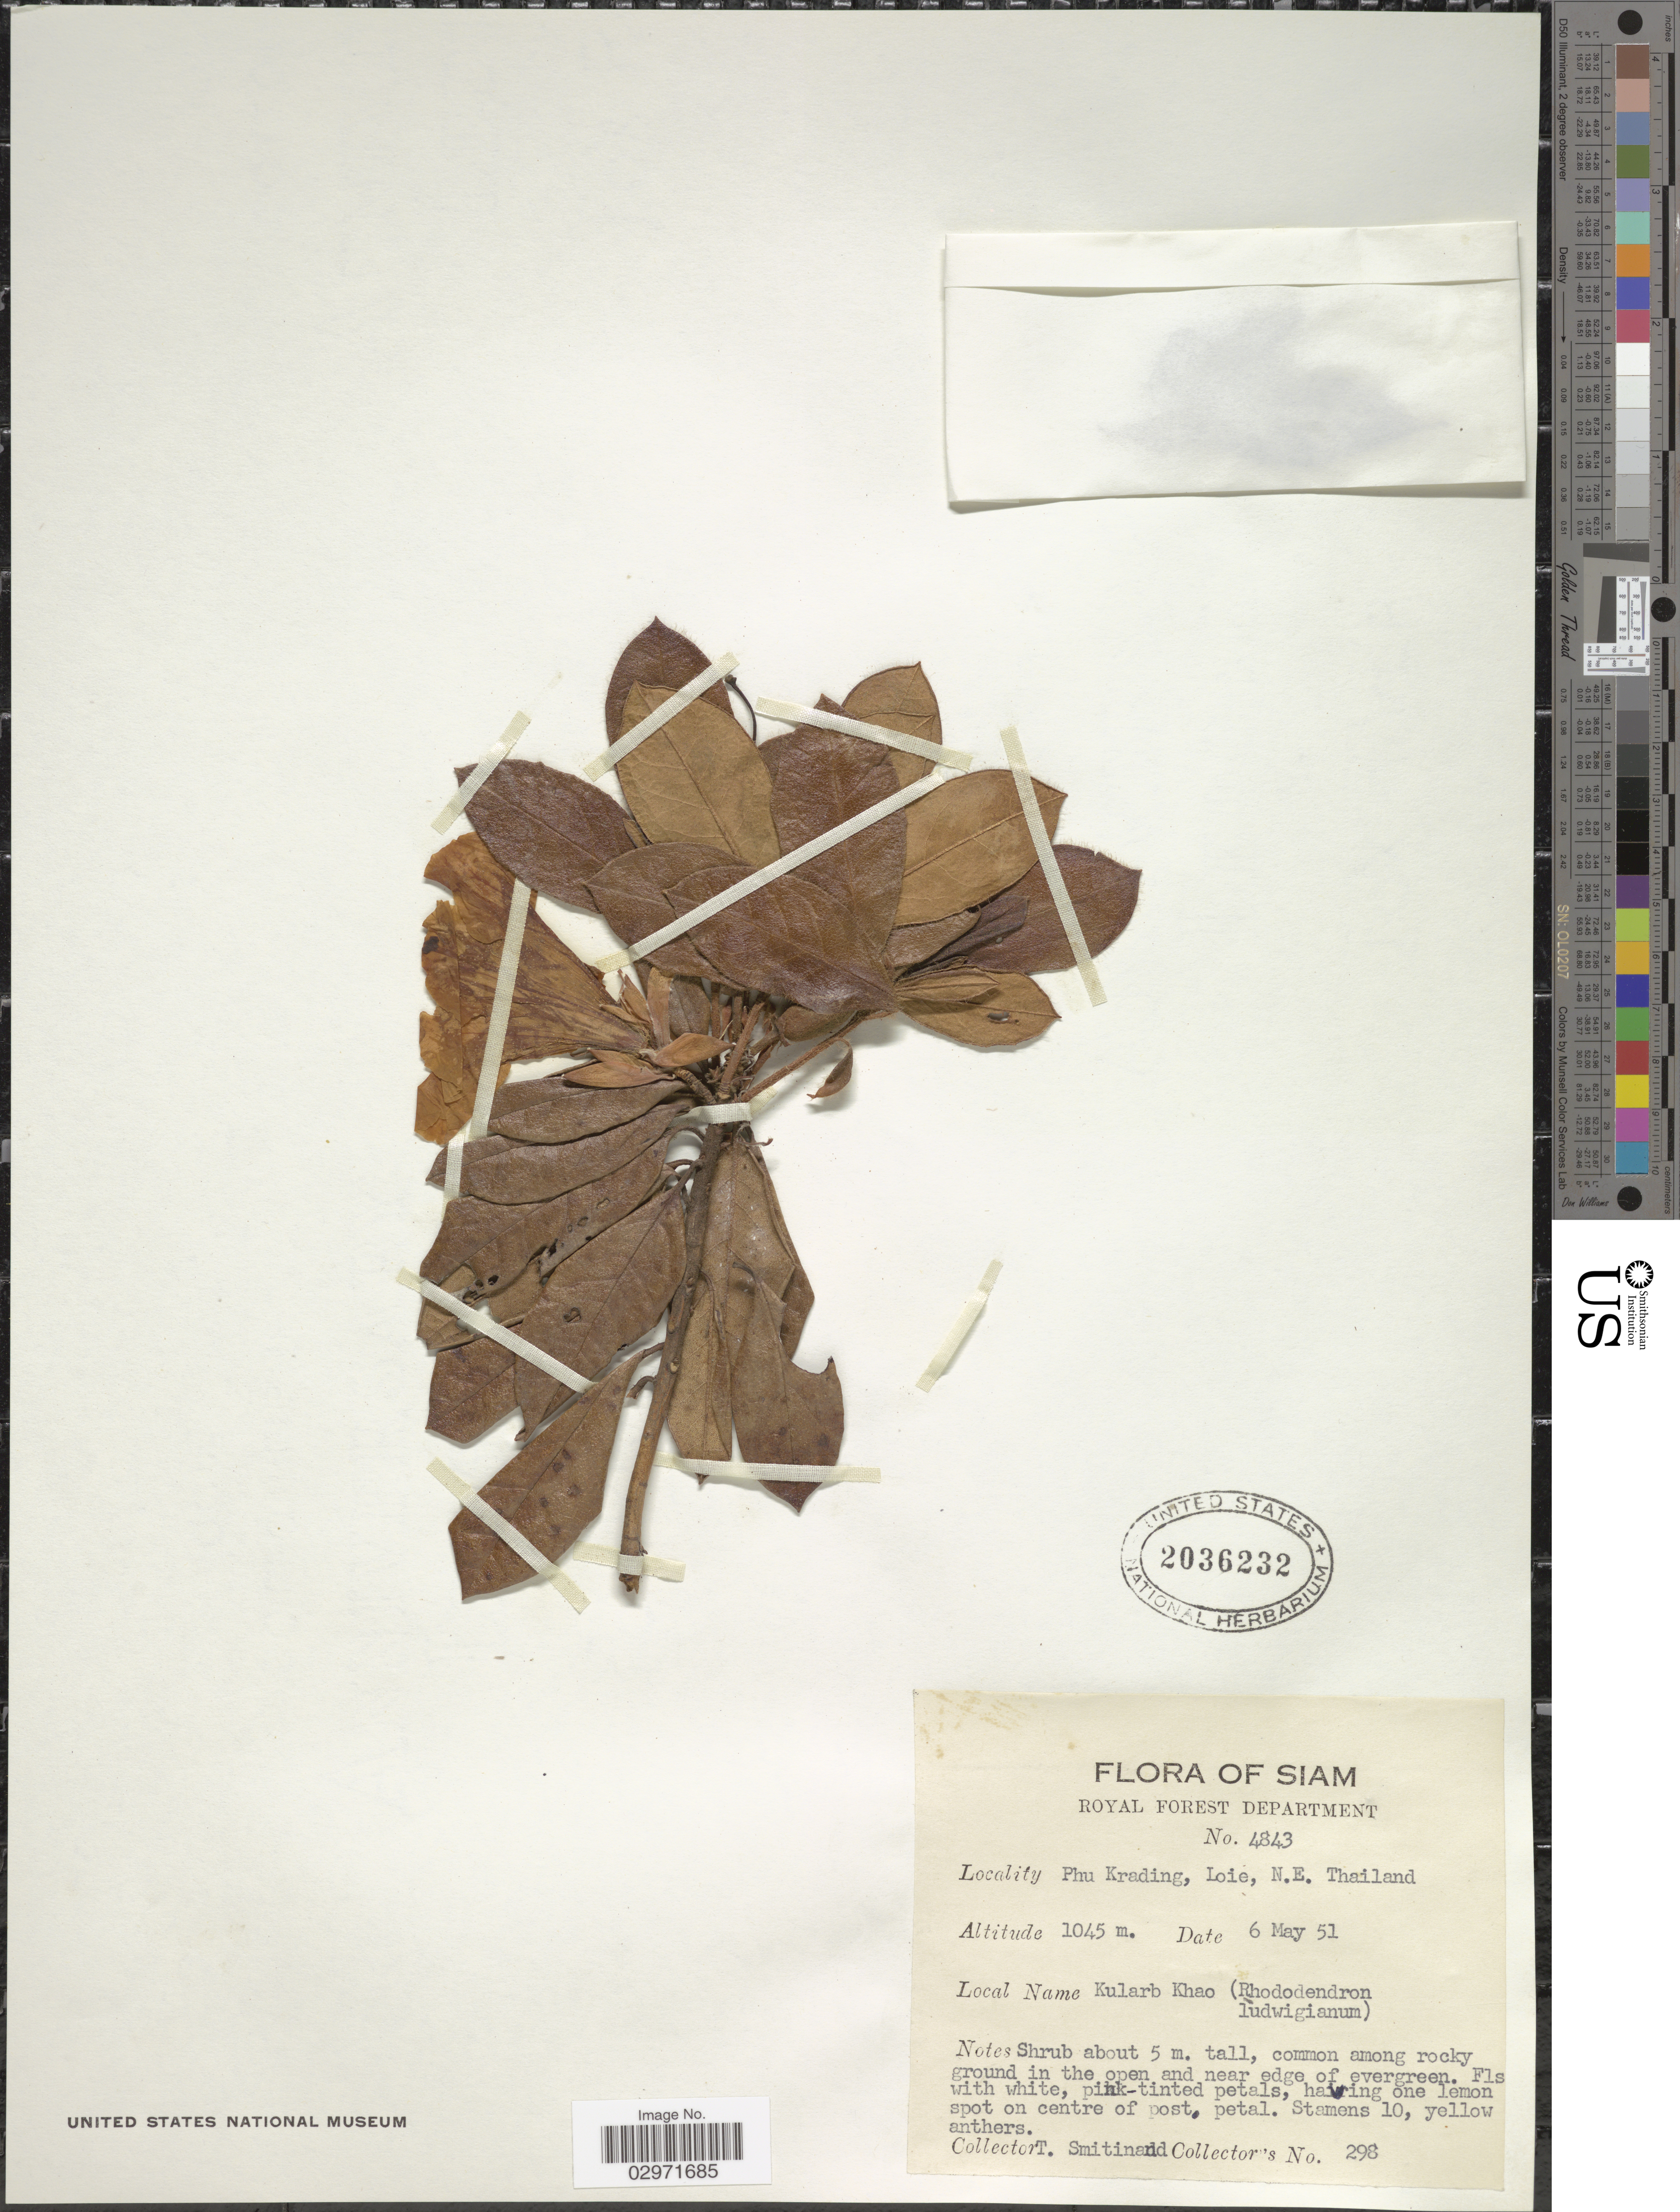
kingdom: Plantae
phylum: Tracheophyta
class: Magnoliopsida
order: Ericales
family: Ericaceae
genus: Rhododendron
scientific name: Rhododendron ludwigianum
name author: Hosseus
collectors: T. Smitinand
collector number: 298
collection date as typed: Transcribed d/m/y: 6/5/51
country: Thailand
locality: Siam. Phu Krading, Loie, N.E. Thailand.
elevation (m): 1045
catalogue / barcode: US 2036232